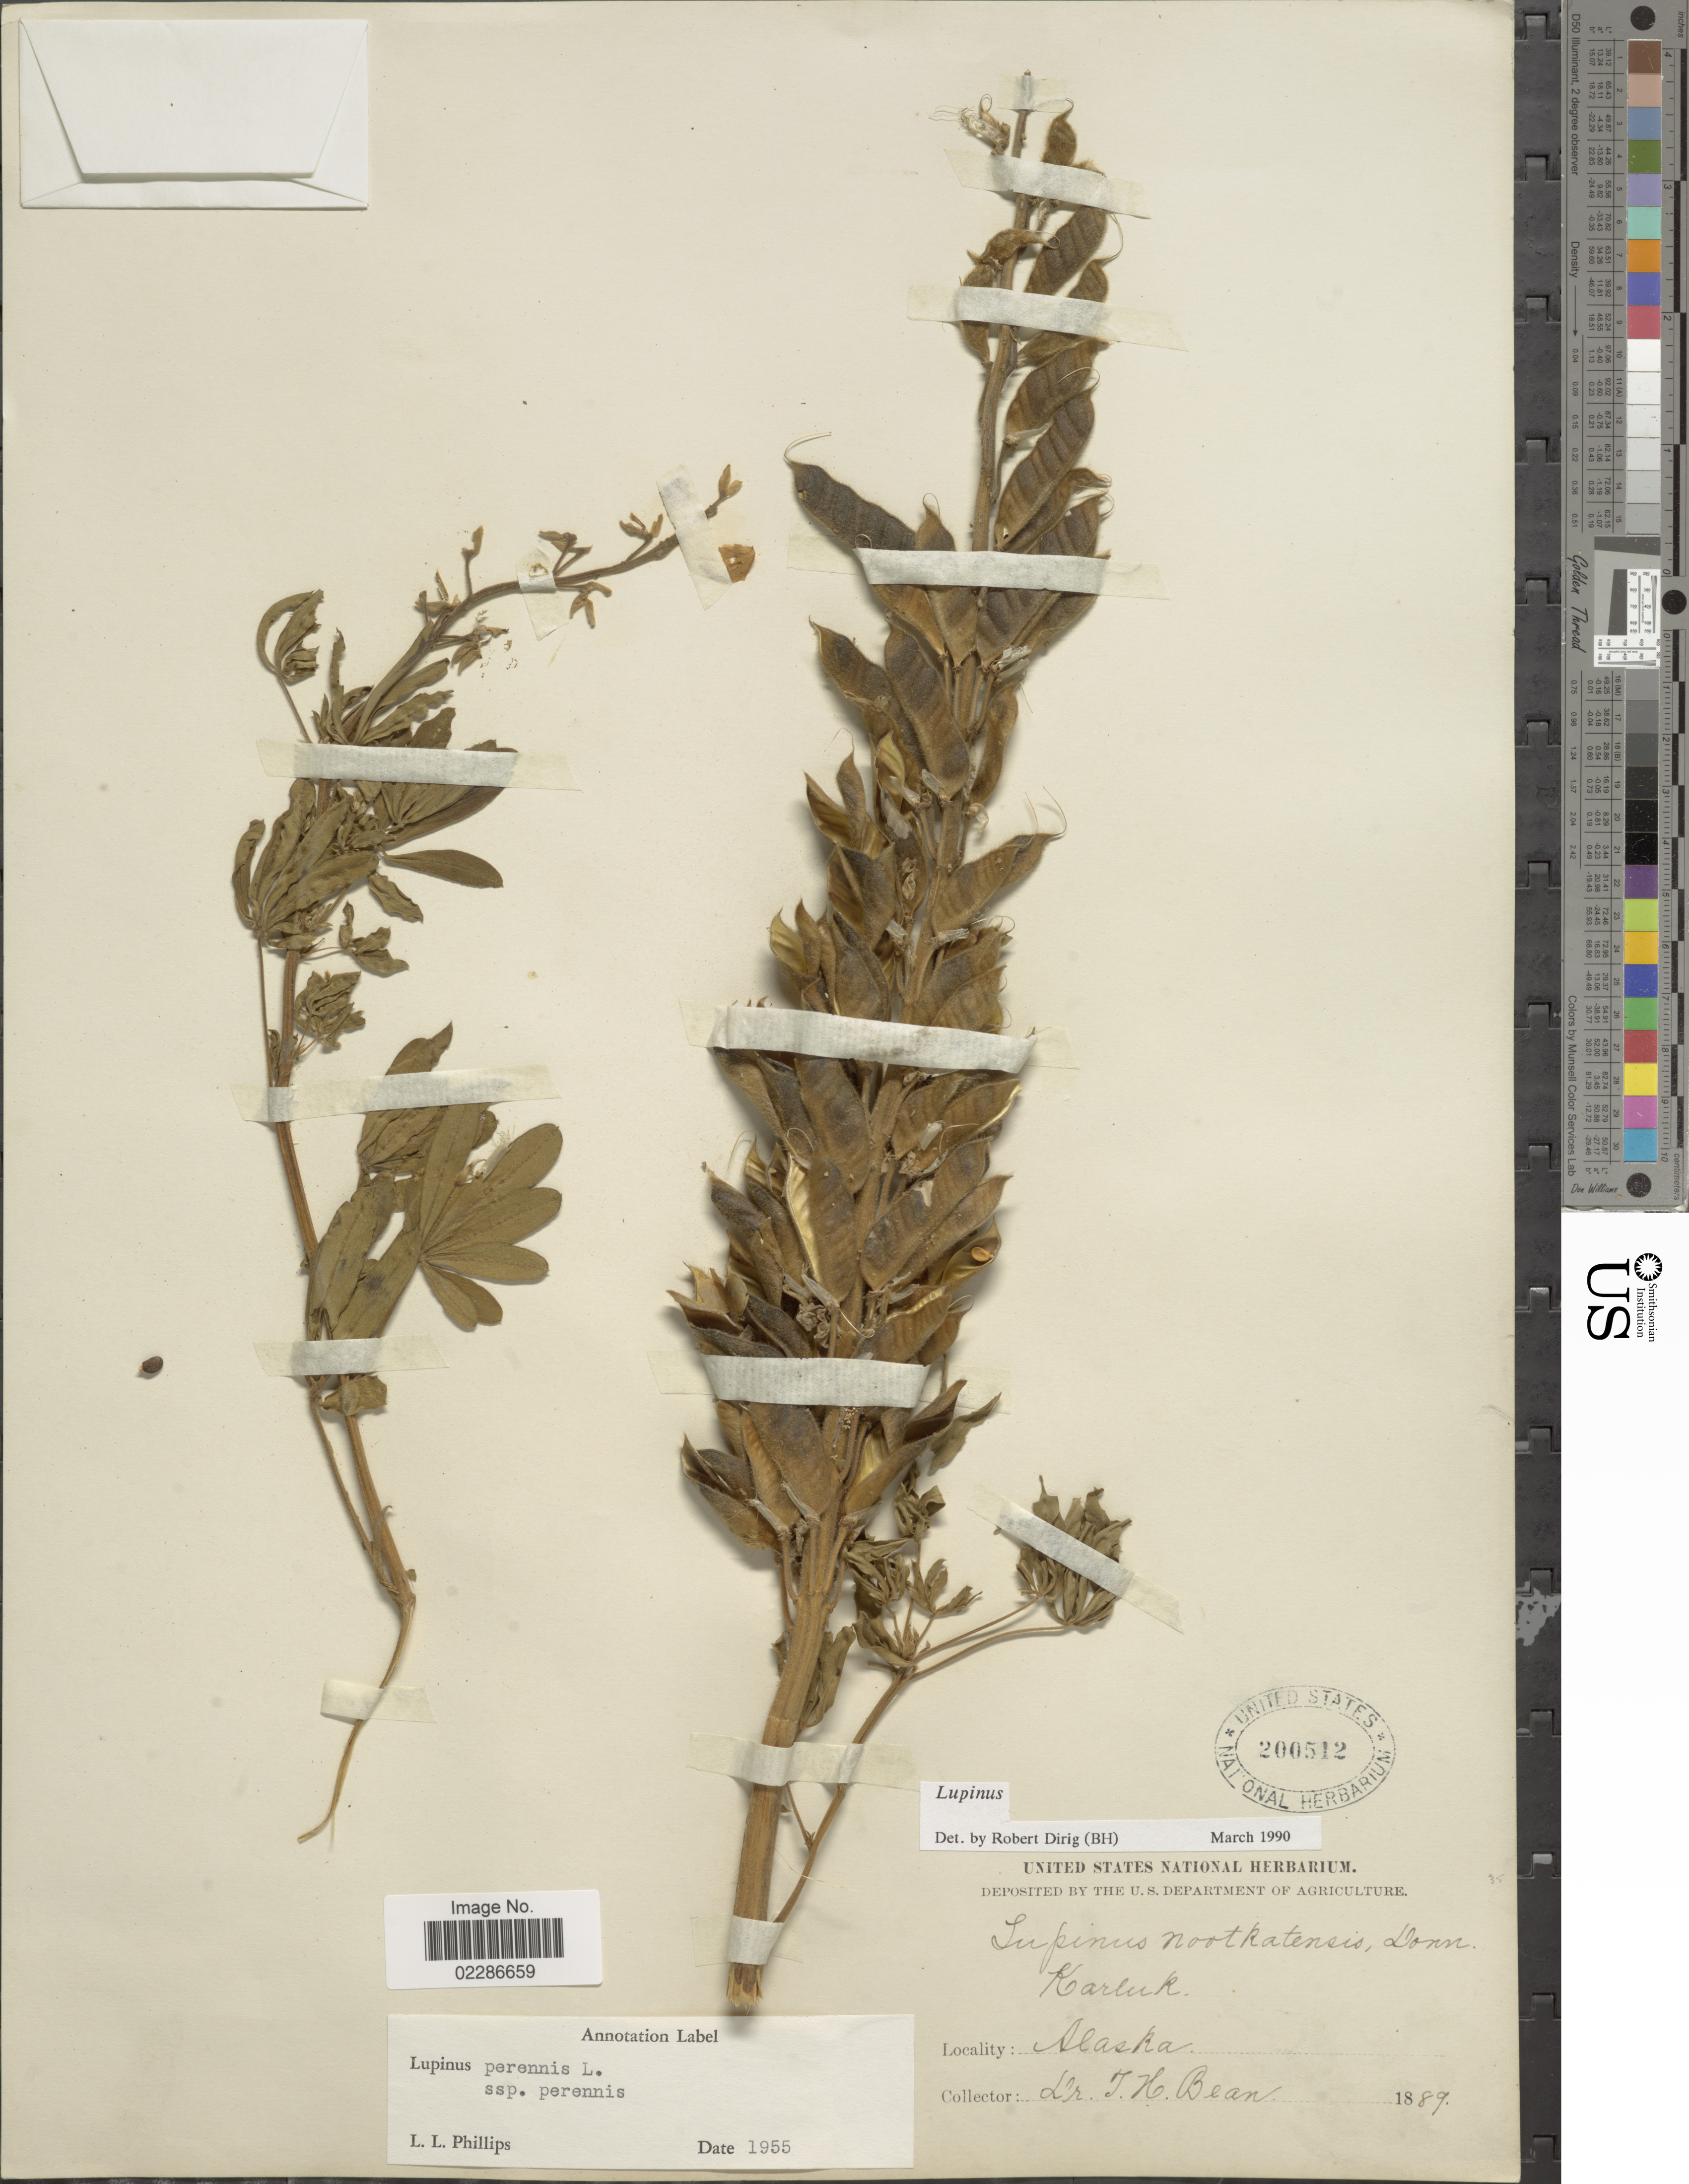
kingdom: Plantae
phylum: Tracheophyta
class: Magnoliopsida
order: Fabales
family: Fabaceae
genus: Lupinus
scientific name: Lupinus perennis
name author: L.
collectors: T. Bean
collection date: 1889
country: United States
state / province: Alaska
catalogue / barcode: US 200512